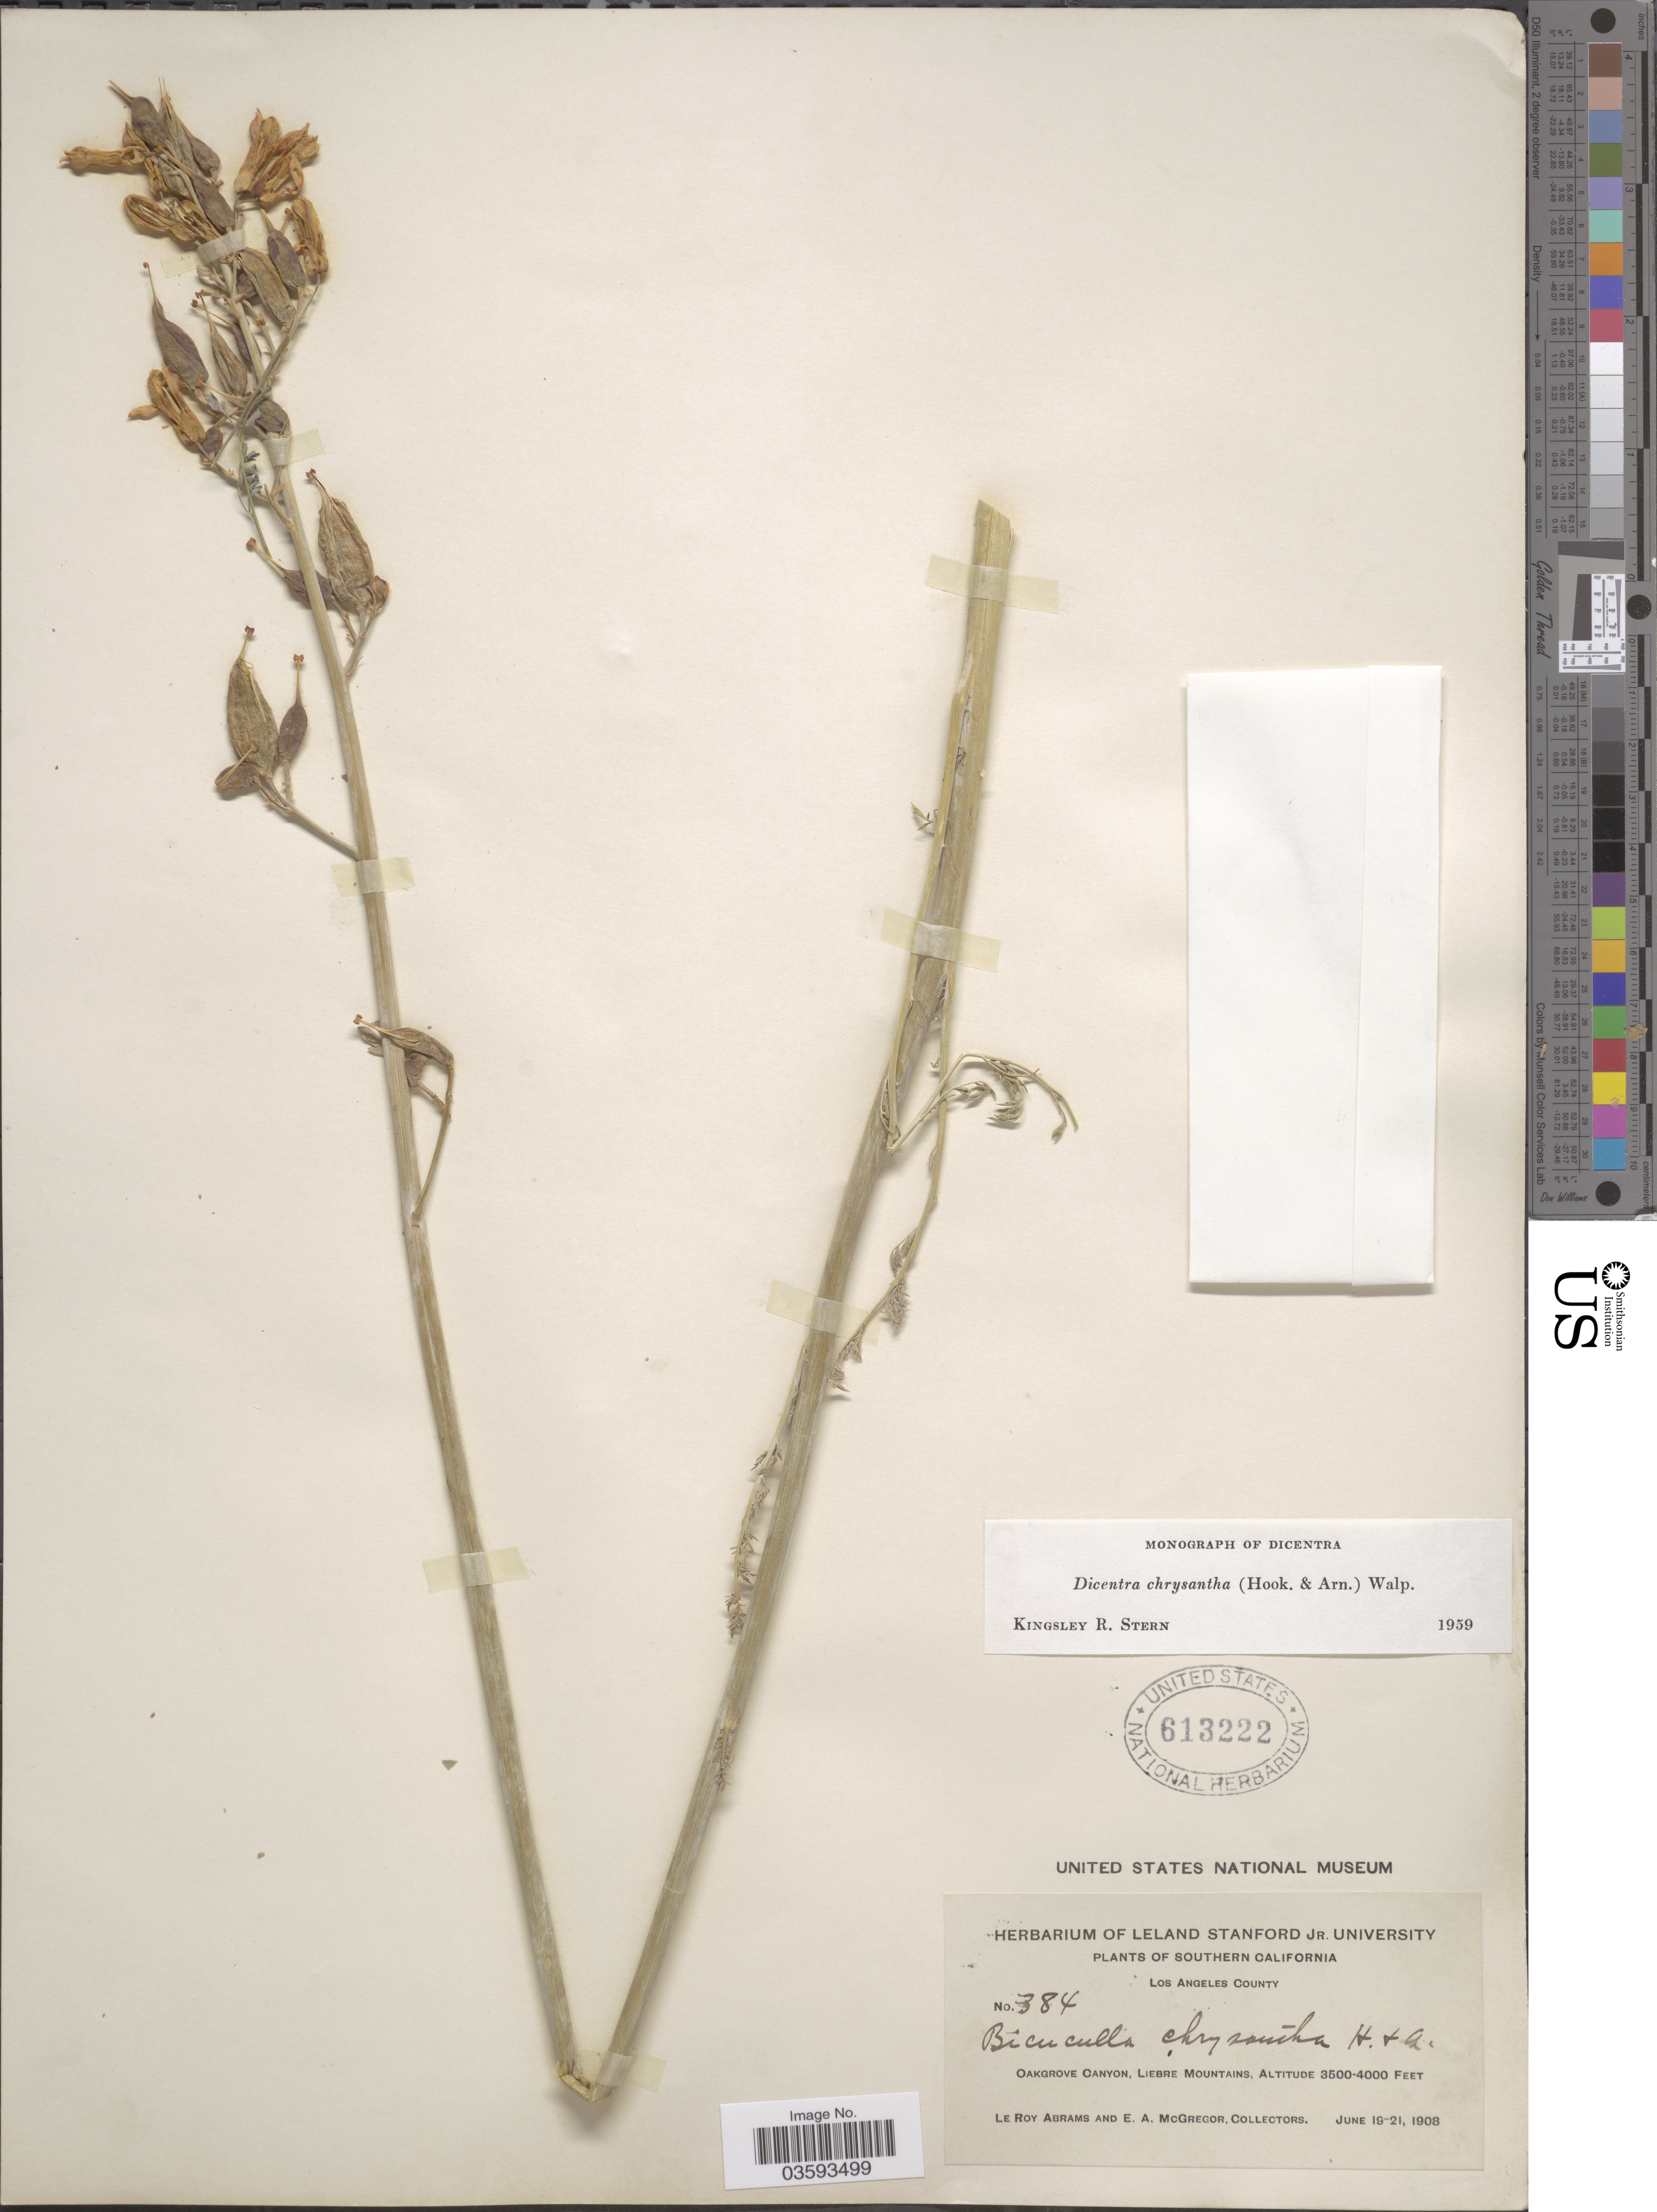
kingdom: Plantae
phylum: Tracheophyta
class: Magnoliopsida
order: Ranunculales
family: Papaveraceae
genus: Ehrendorferia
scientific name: Ehrendorferia chrysantha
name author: (Hook. & Arn.) Rylander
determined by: Strong, M. T., (US), Smithsonian Institution - National Museum of Natural History (UNITED STATES)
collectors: L. Abrams & E. A. McGregor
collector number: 384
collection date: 1908-06-19/1908-06-21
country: United States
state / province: California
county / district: Los Angeles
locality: Southern California. Los Angeles County. Oakgrove Canyon, Liebre Mountains.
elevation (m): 1067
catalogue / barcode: US 613222